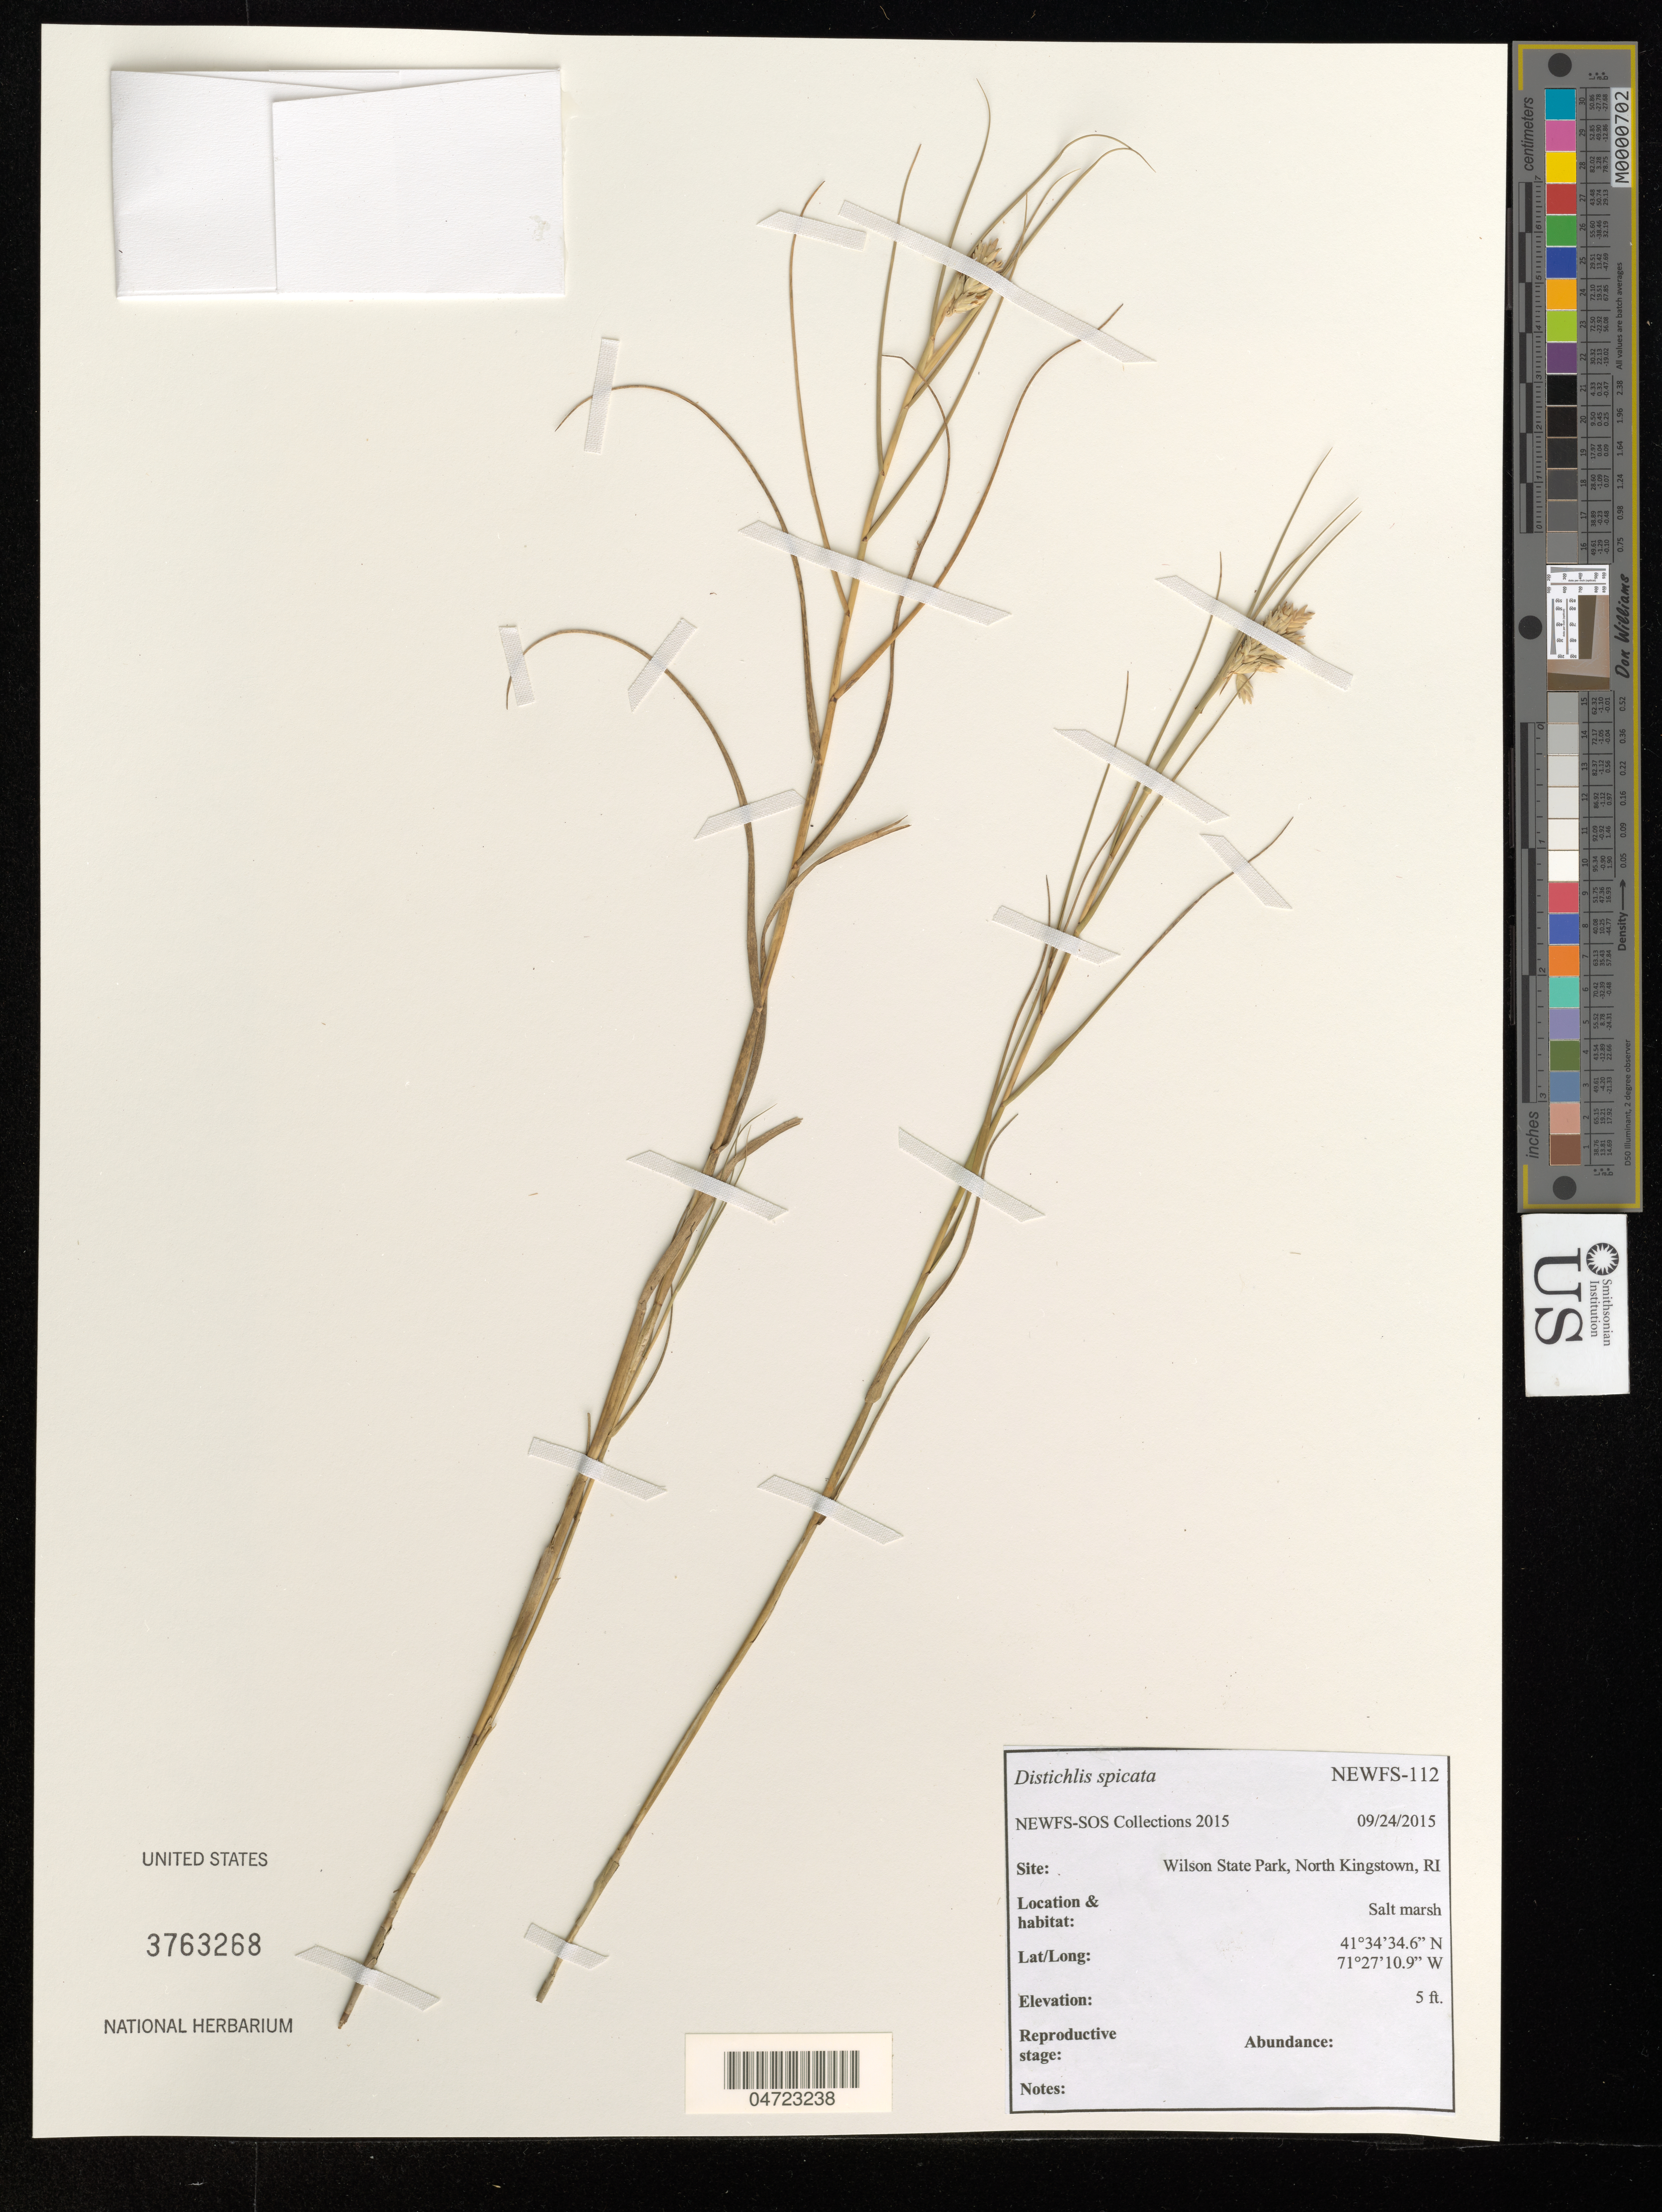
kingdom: Plantae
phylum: Tracheophyta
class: Liliopsida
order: Poales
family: Poaceae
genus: Distichlis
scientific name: Distichlis spicata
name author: (L.) Greene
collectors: NEWFS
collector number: NEWFS-112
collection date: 2015-09-24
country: United States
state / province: Rhode Island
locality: Wilson State Park, North Kingstown.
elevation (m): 2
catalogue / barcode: US 3763268